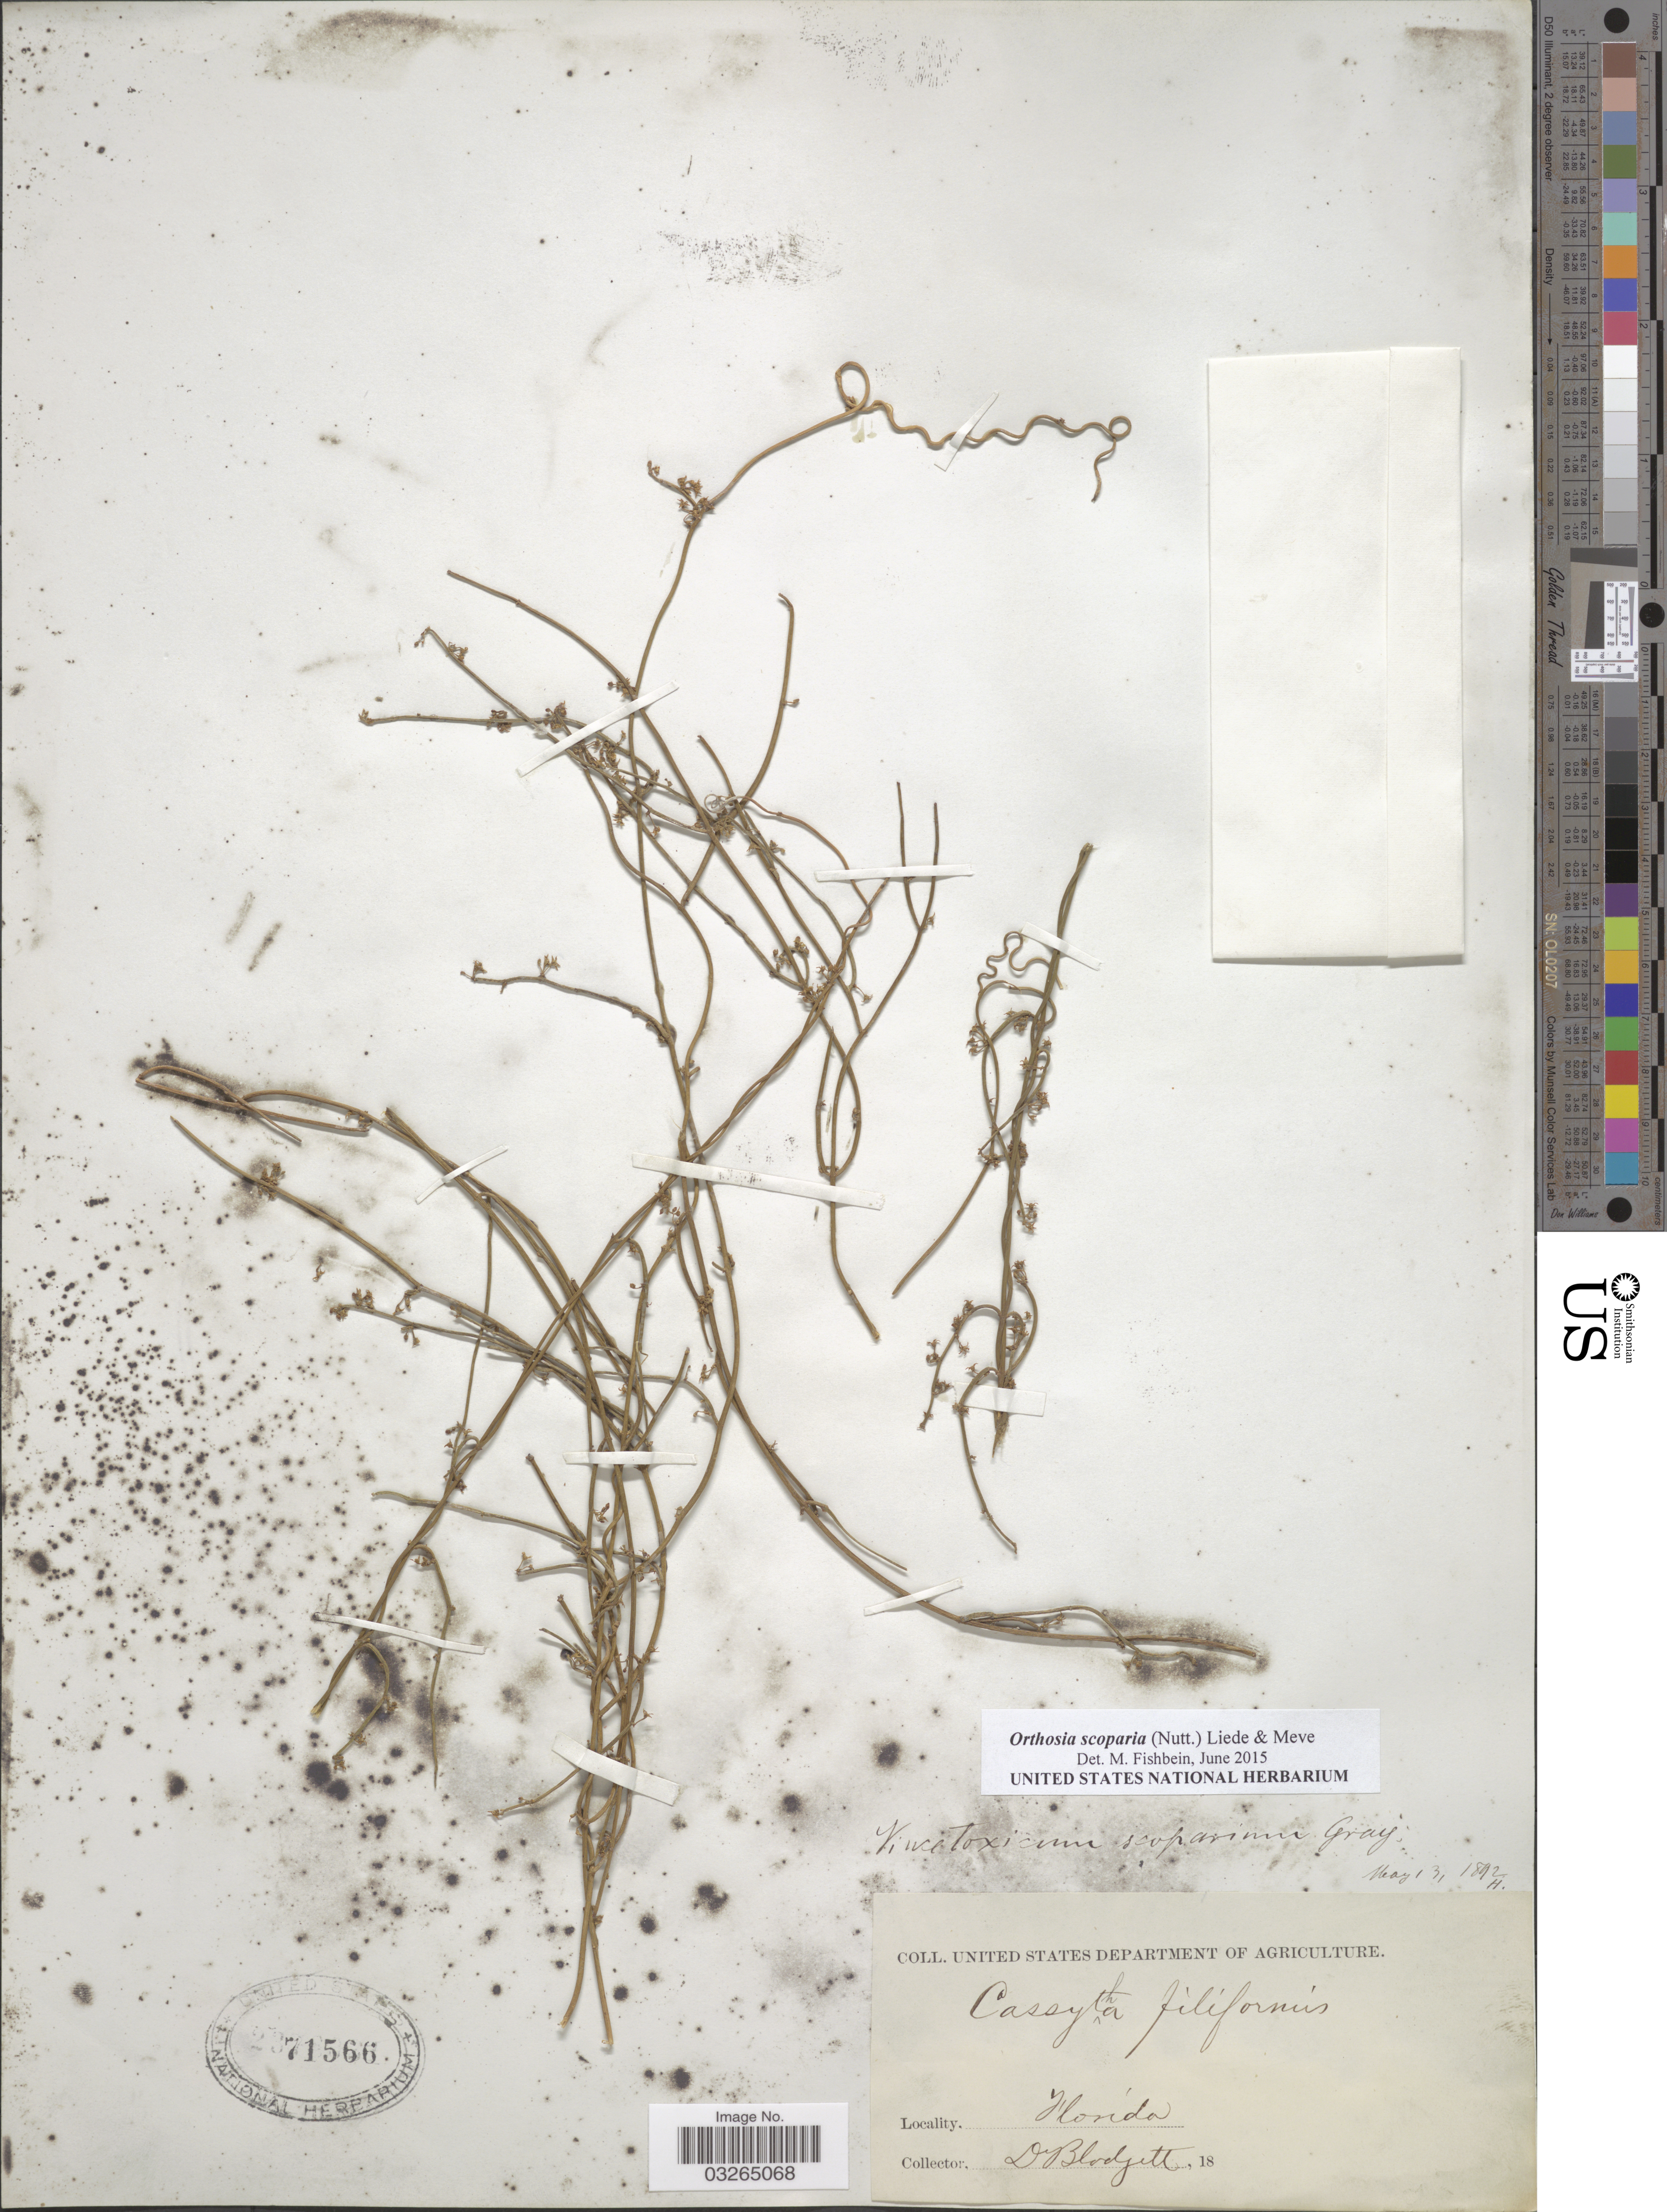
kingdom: Plantae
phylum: Tracheophyta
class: Magnoliopsida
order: Gentianales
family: Apocynaceae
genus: Orthosia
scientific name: Orthosia scoparia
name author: (Nutt.) Liede & Meve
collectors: -. Blodgett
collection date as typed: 18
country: United States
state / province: Florida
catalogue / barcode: US 71566